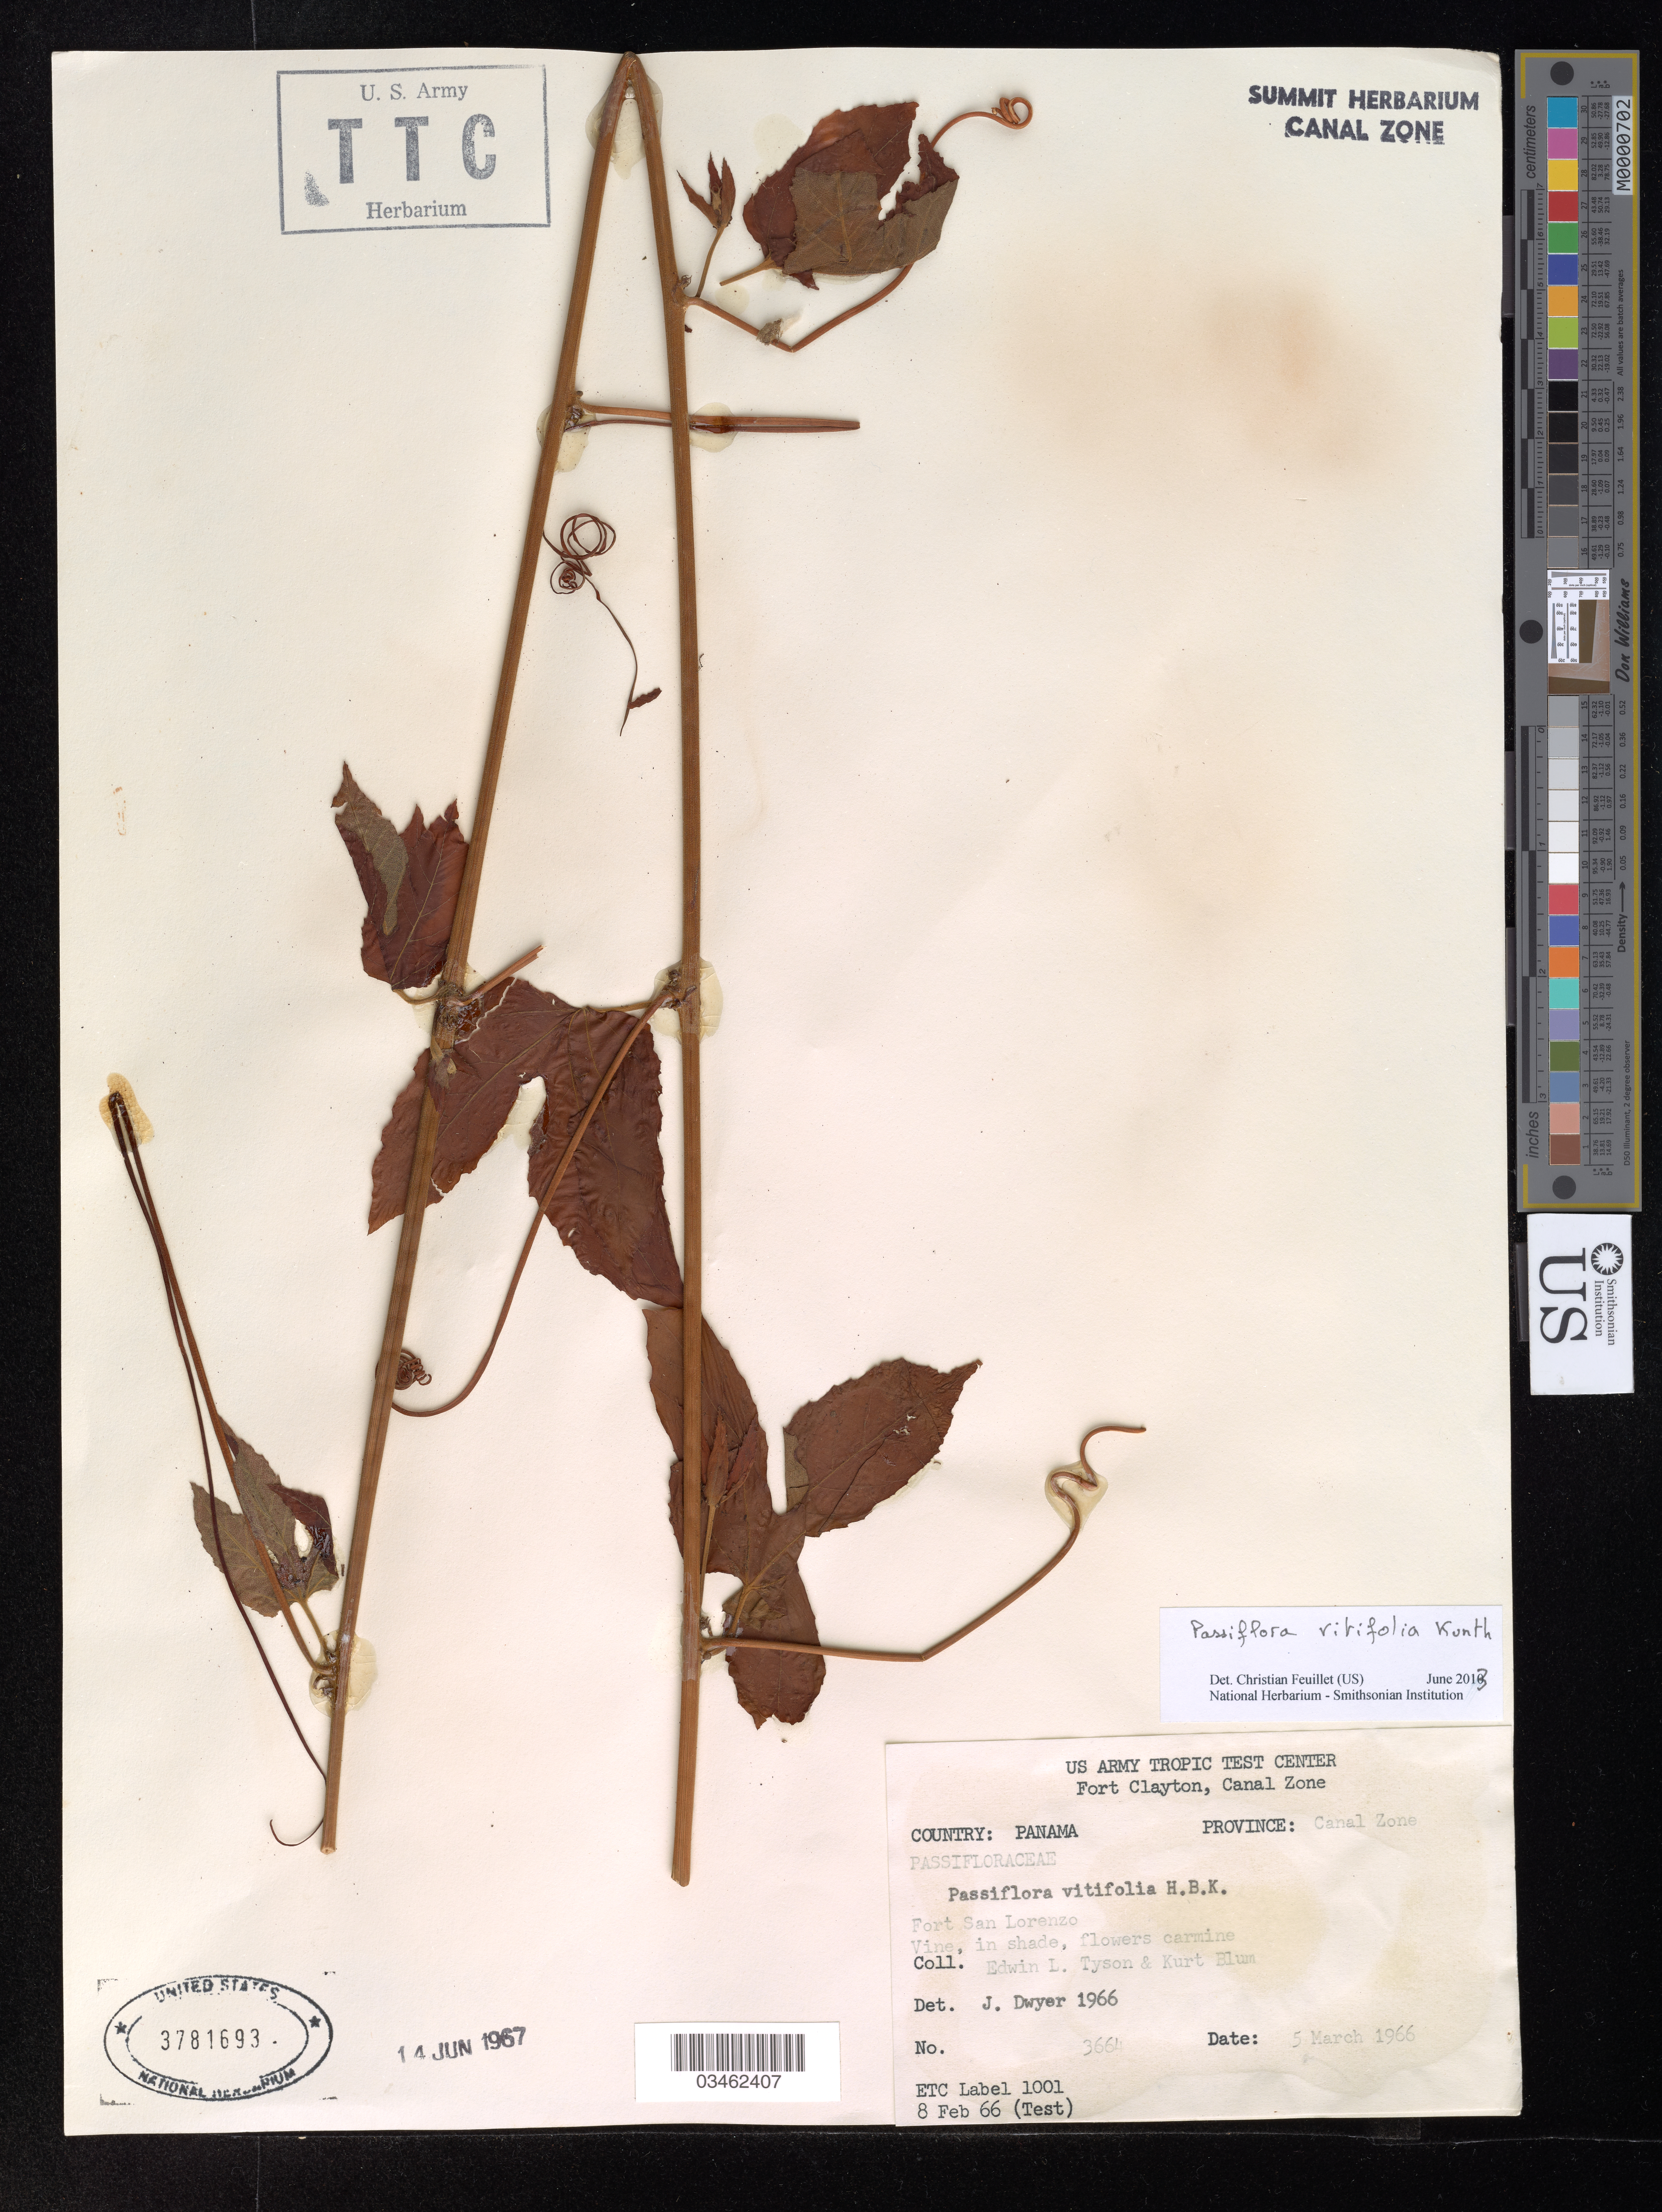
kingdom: Plantae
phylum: Tracheophyta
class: Magnoliopsida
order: Malpighiales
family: Passifloraceae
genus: Passiflora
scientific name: Passiflora vitifolia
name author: Kunth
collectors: E. L. Tyson & K. Blum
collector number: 3664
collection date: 1966-03-05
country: Panama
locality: Province: Canal Zone. Fort San Lorenzo.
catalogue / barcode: US 3781693